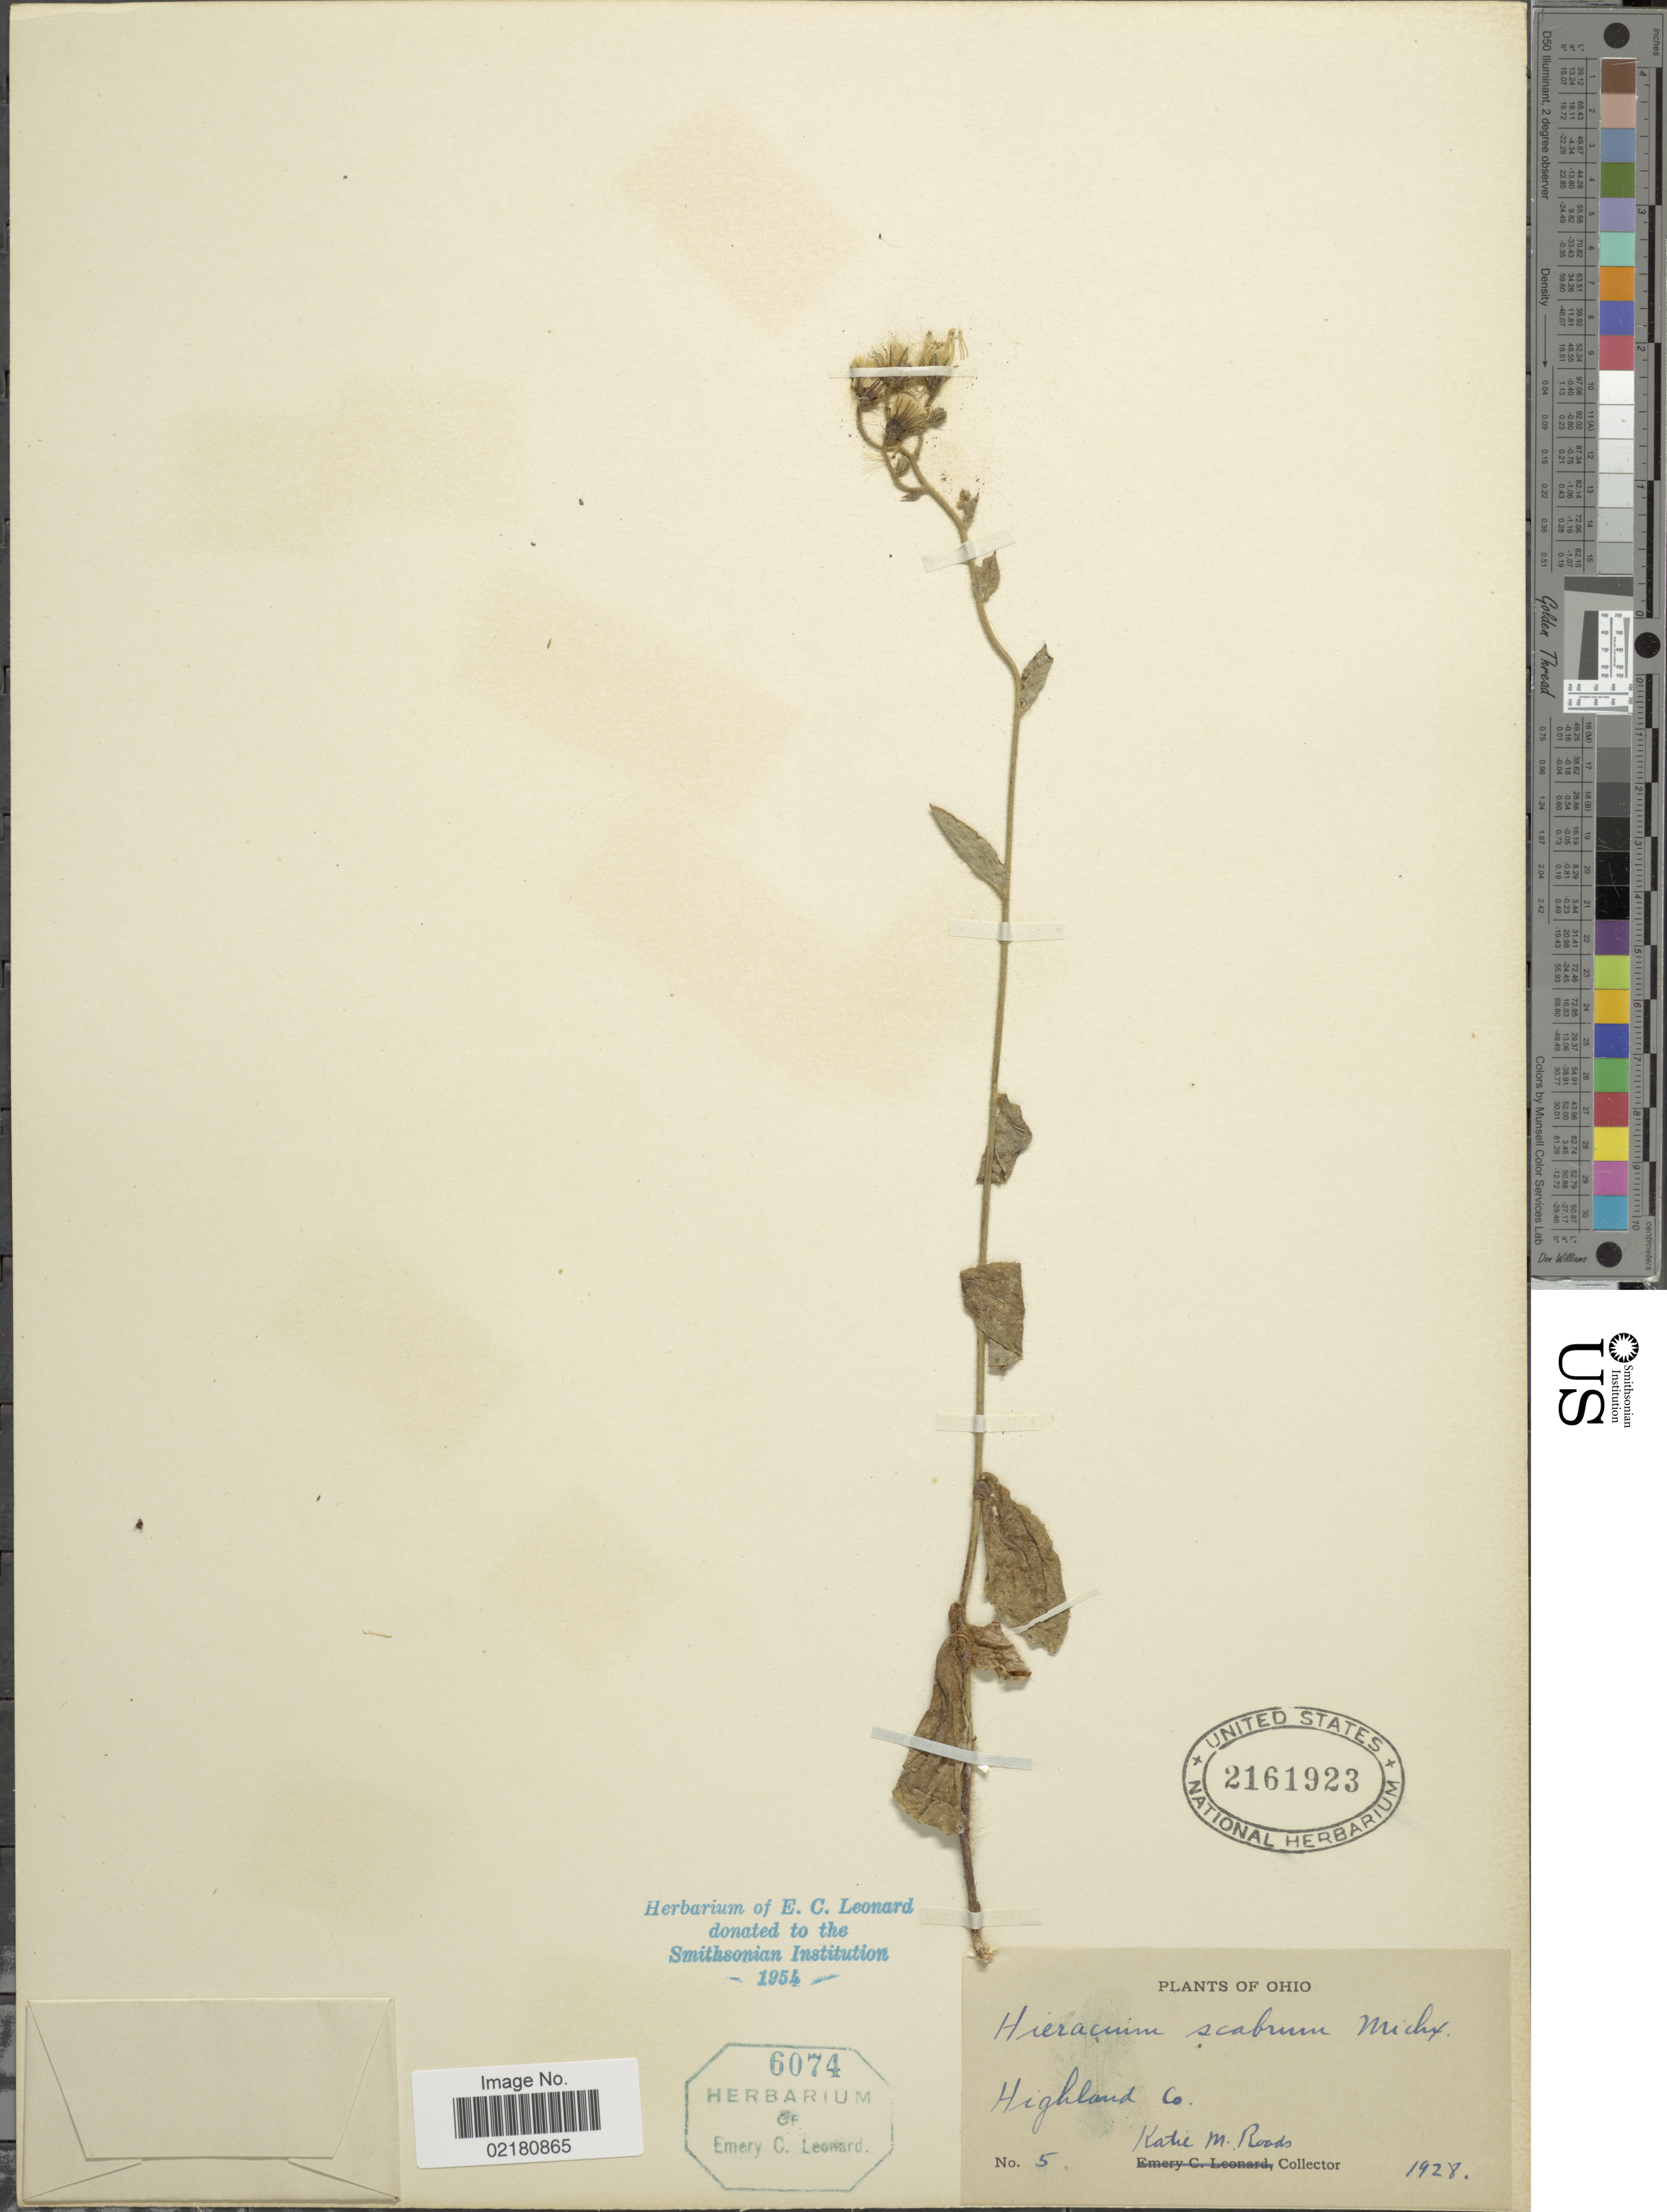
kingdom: Plantae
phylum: Tracheophyta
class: Magnoliopsida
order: Asterales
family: Asteraceae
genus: Pilosella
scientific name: Pilosella verruculata subsp. verruculata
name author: (Link) Soják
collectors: K. Roads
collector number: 5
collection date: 1928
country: United States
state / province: Ohio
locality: Highland Co.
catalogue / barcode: US 2161923